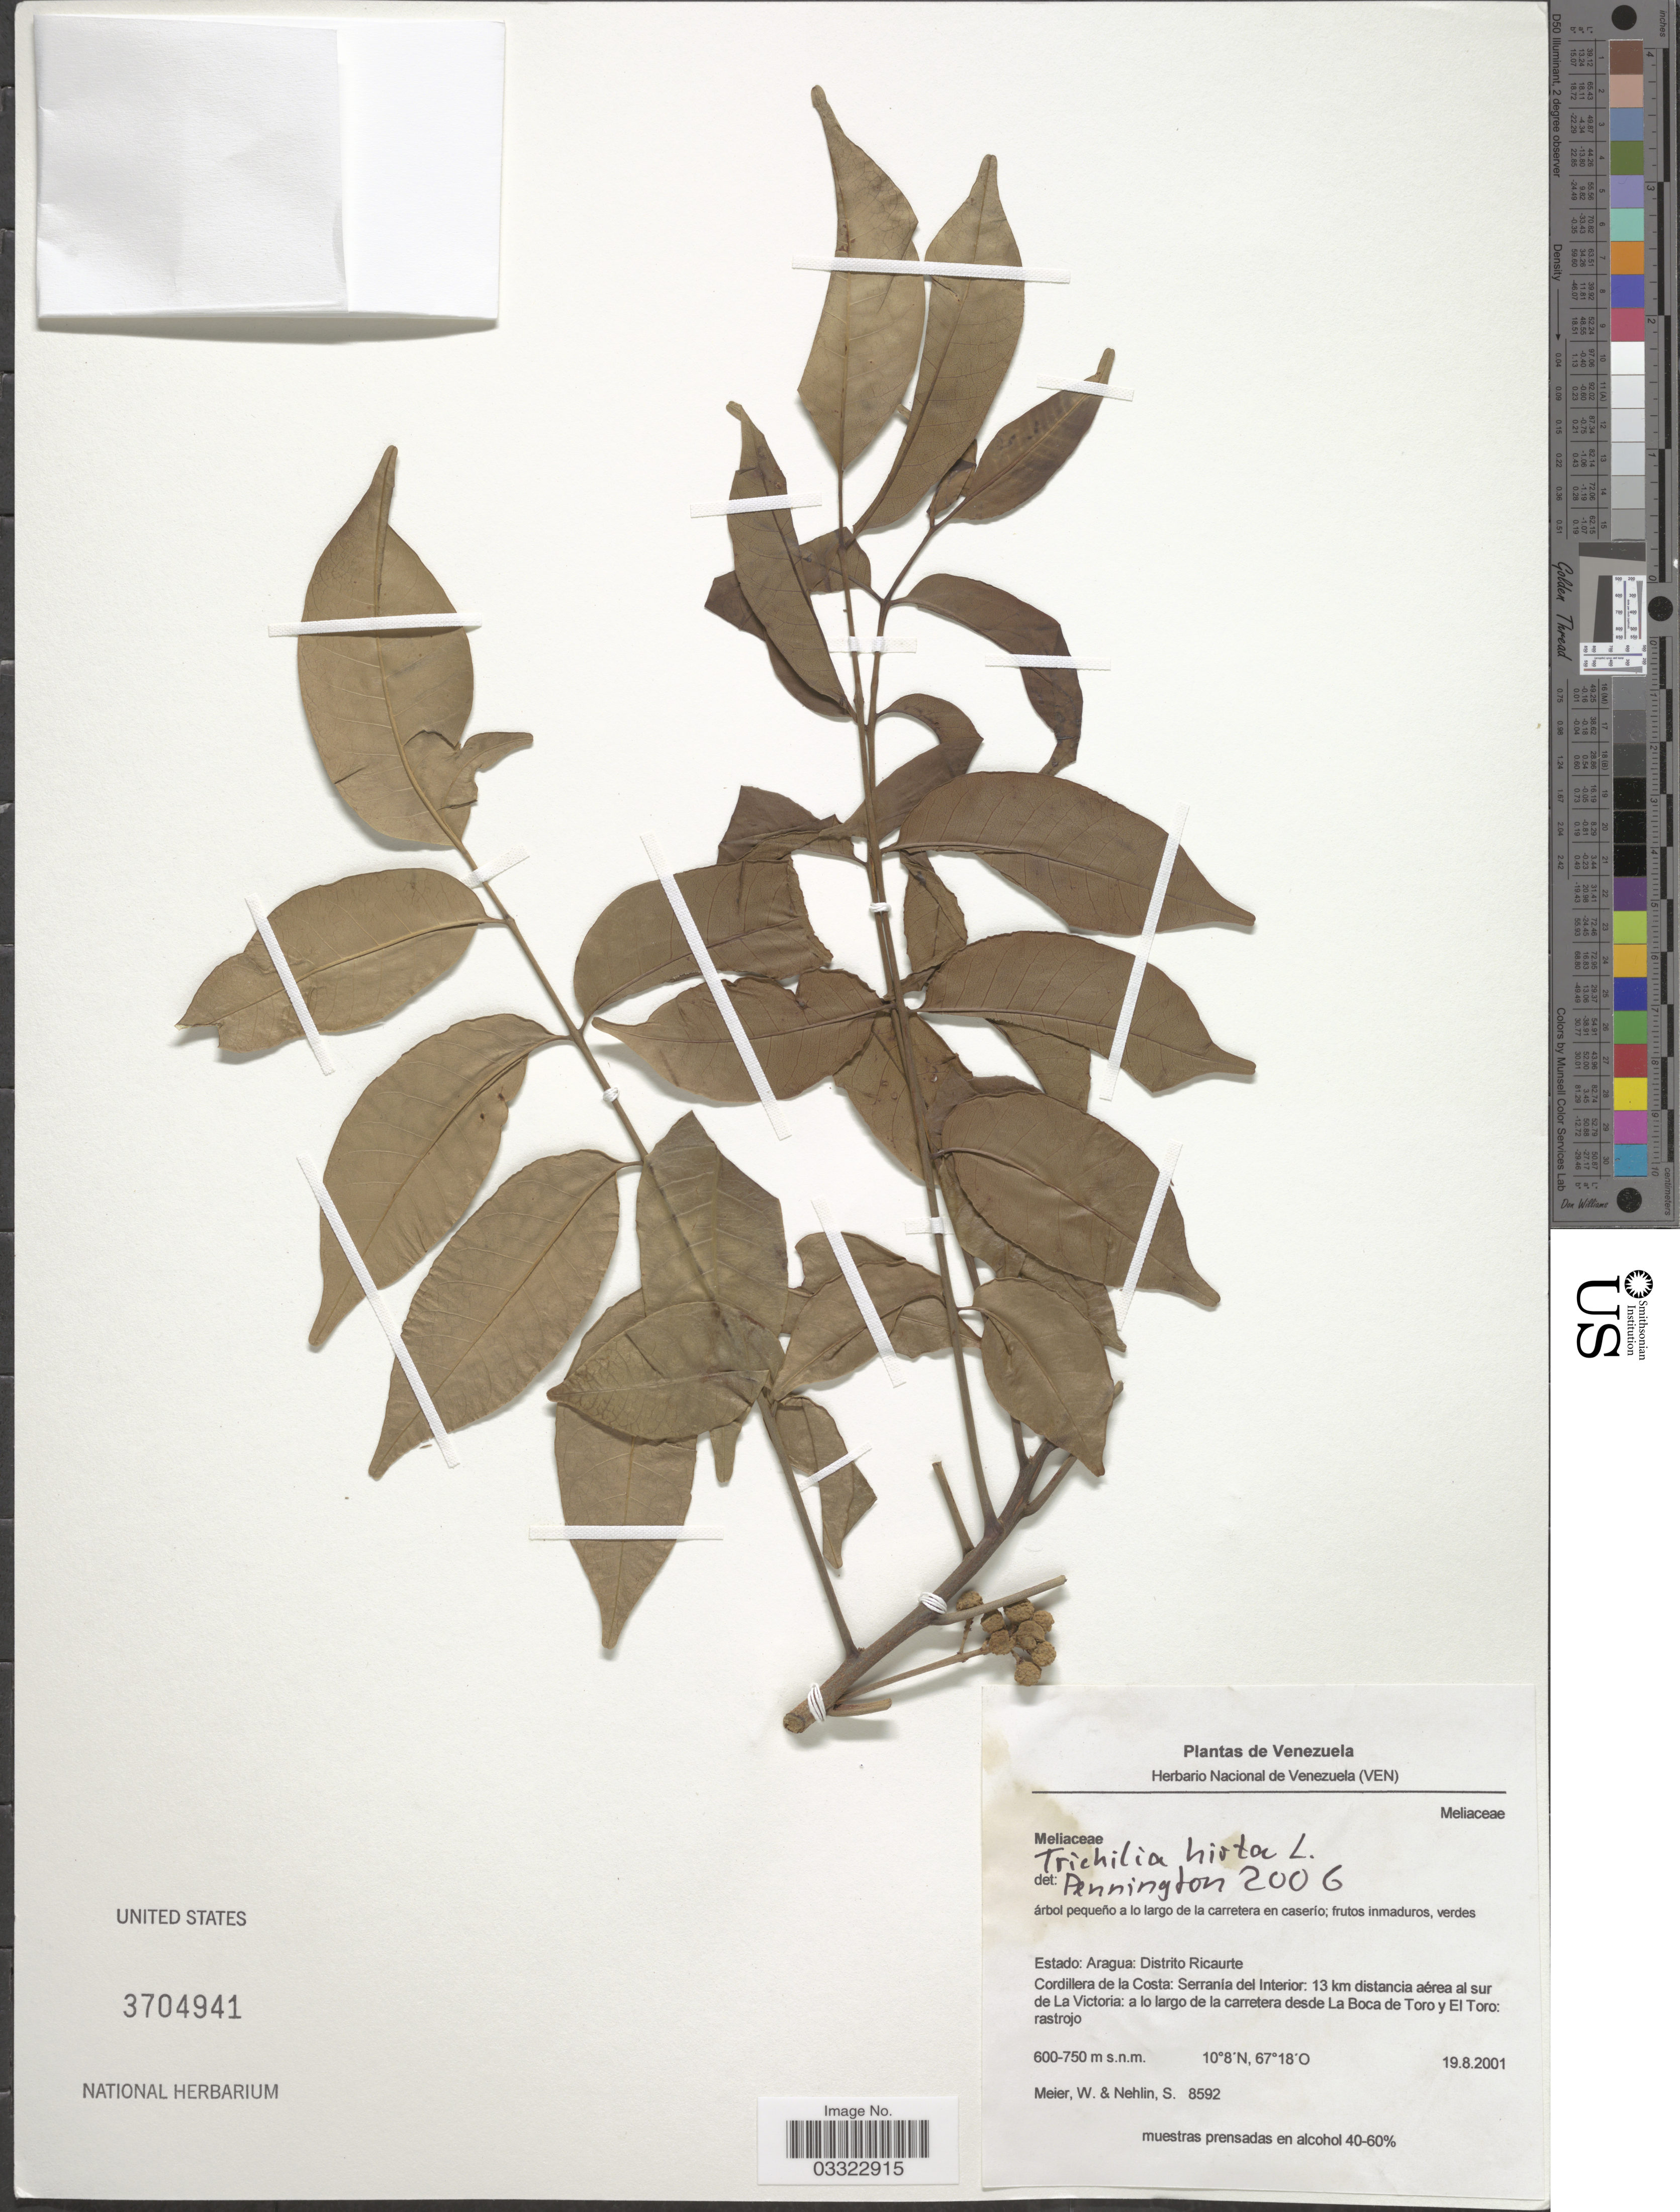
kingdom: Plantae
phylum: Tracheophyta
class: Magnoliopsida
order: Sapindales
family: Meliaceae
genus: Trichilia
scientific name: Trichilia hirta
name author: L.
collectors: W. Meier & S. Nehlin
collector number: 8592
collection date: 2001-08-19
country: Venezuela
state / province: Aragua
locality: Distrito Ricaurte, Cordillera de la Costa: Serrania del Interior: 13 km distancía aérea al sur de La Victoria: a lo largo de la carretera desde La Boca de Toro y El Toro.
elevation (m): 600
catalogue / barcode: US 3704941